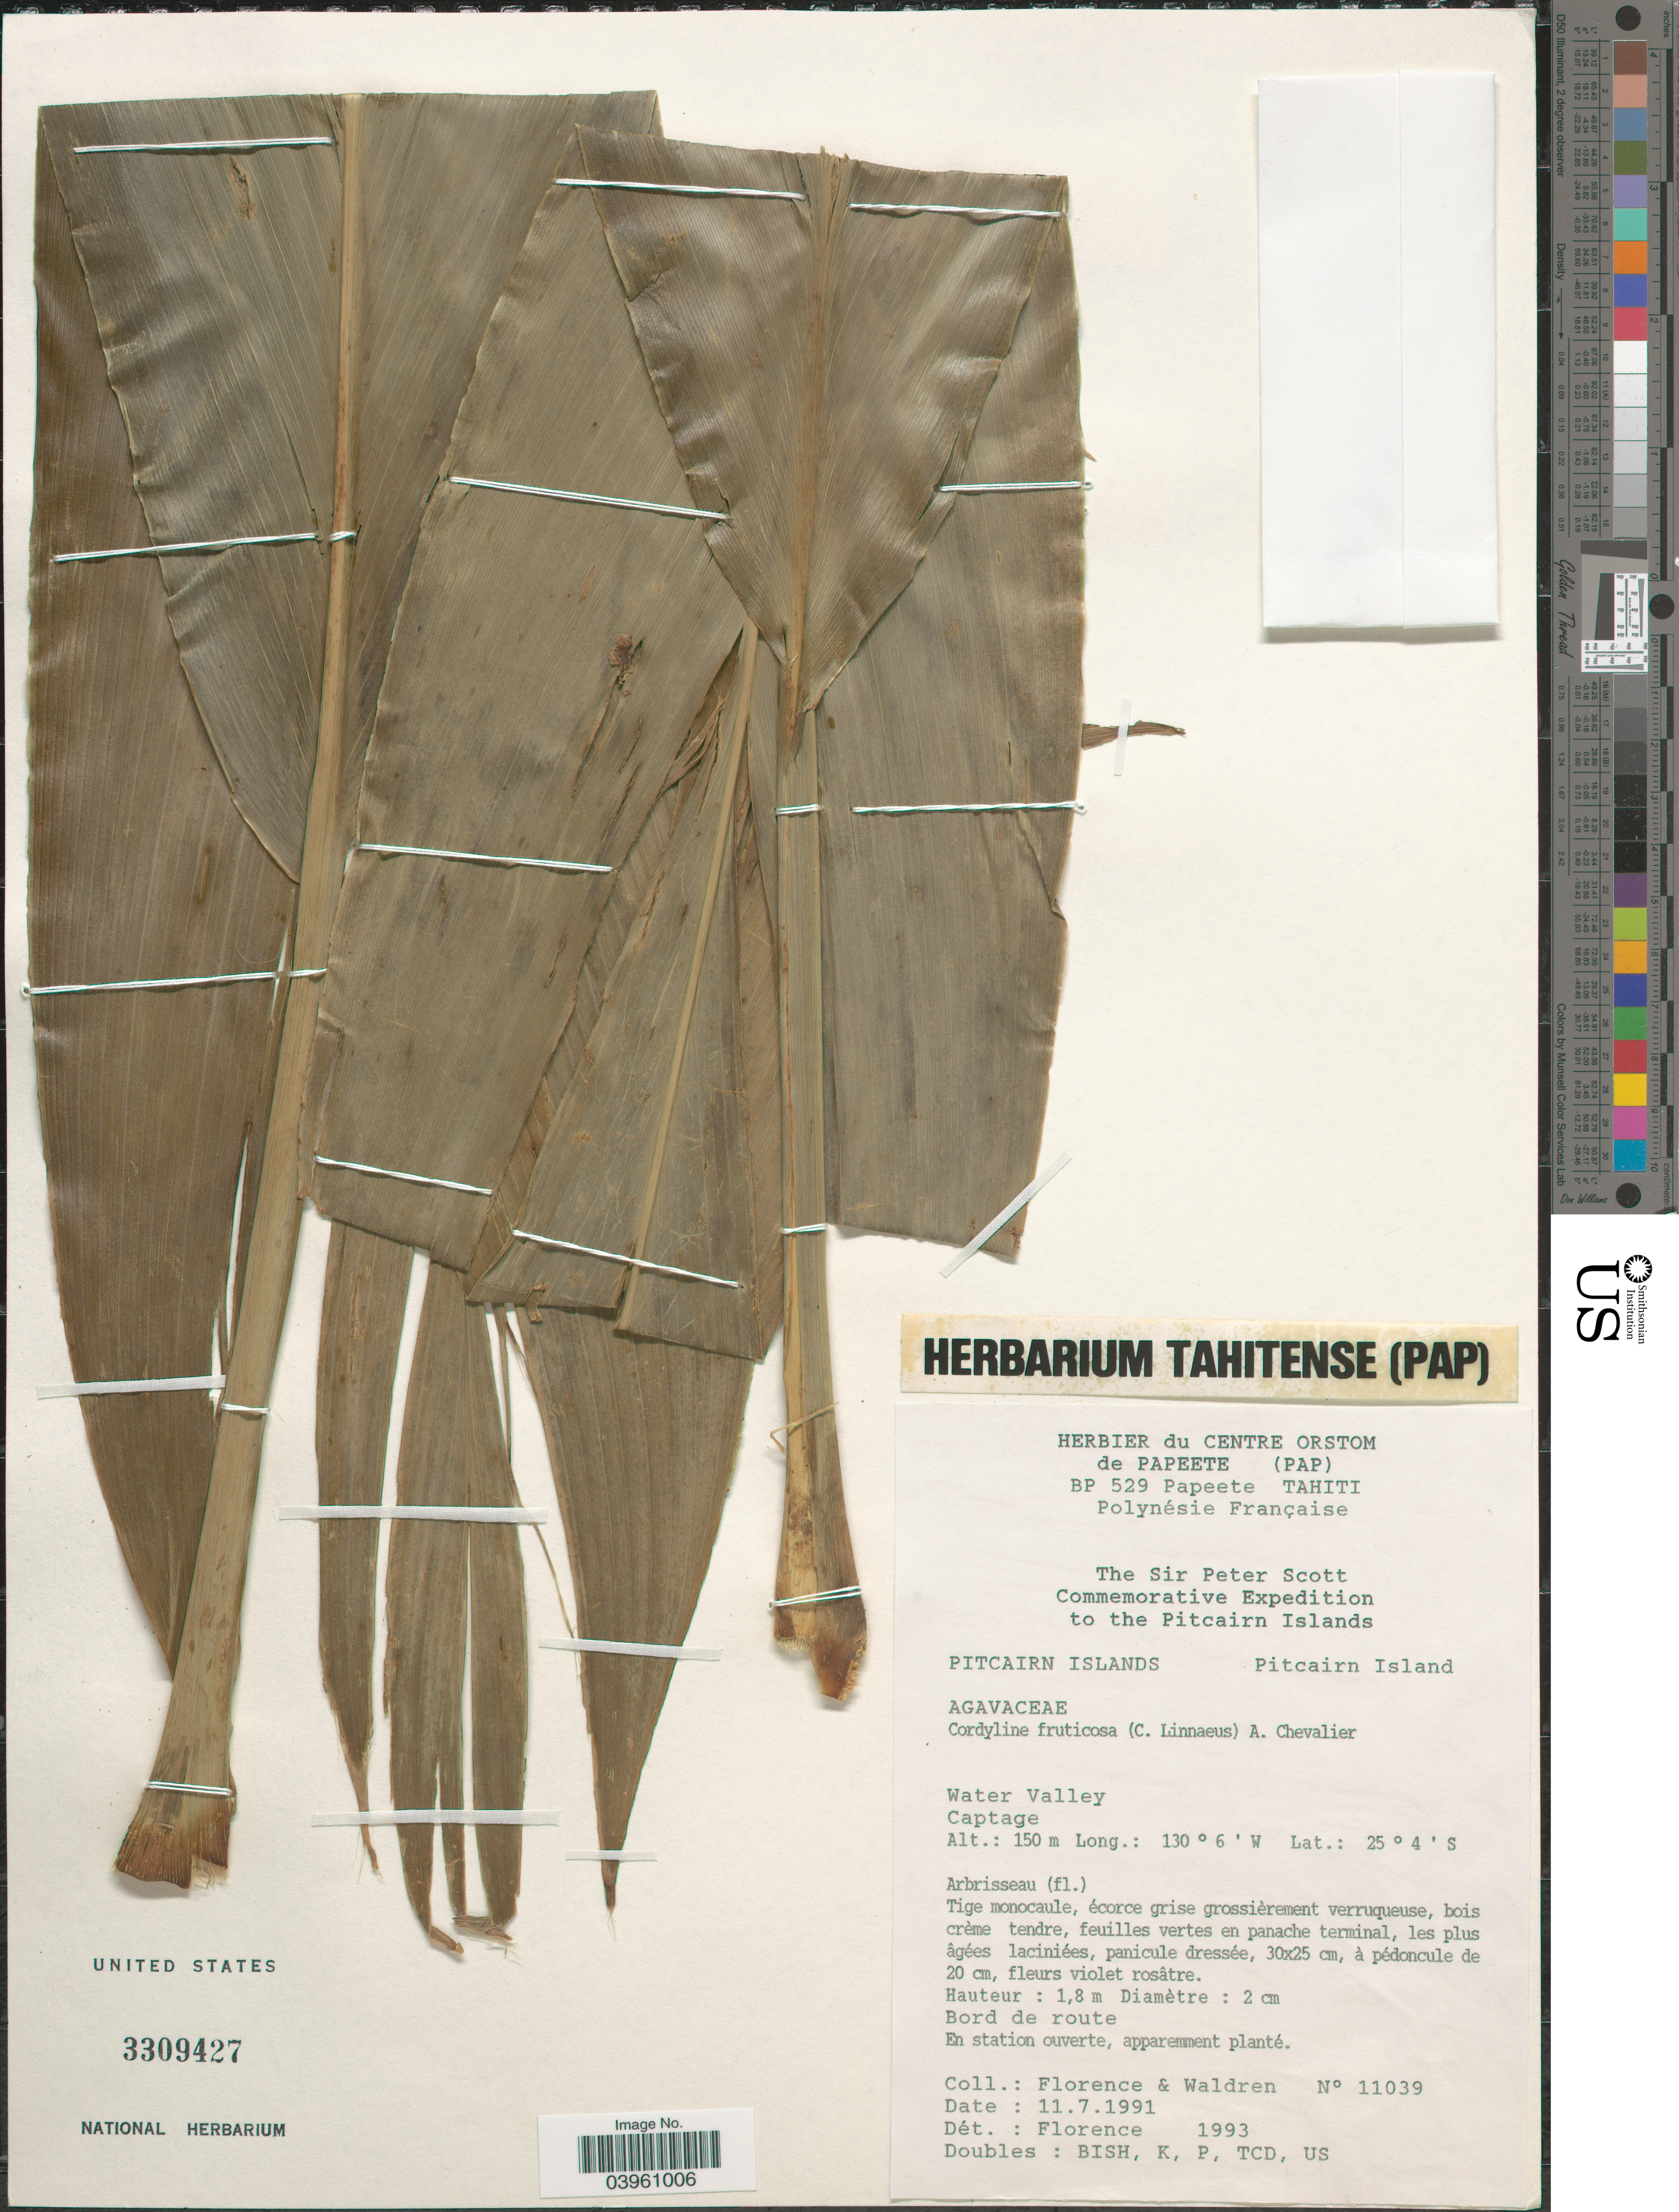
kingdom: Plantae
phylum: Tracheophyta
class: Liliopsida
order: Asparagales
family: Asparagaceae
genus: Cordyline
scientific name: Cordyline fruticosa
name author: (L.) A. Chev.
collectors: -. Florence & Waldren, --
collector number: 11039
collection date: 1991-07-11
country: Pitcairn Islands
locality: Pitcairn Island. Water Valley. Captage.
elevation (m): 150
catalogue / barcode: US 3309427